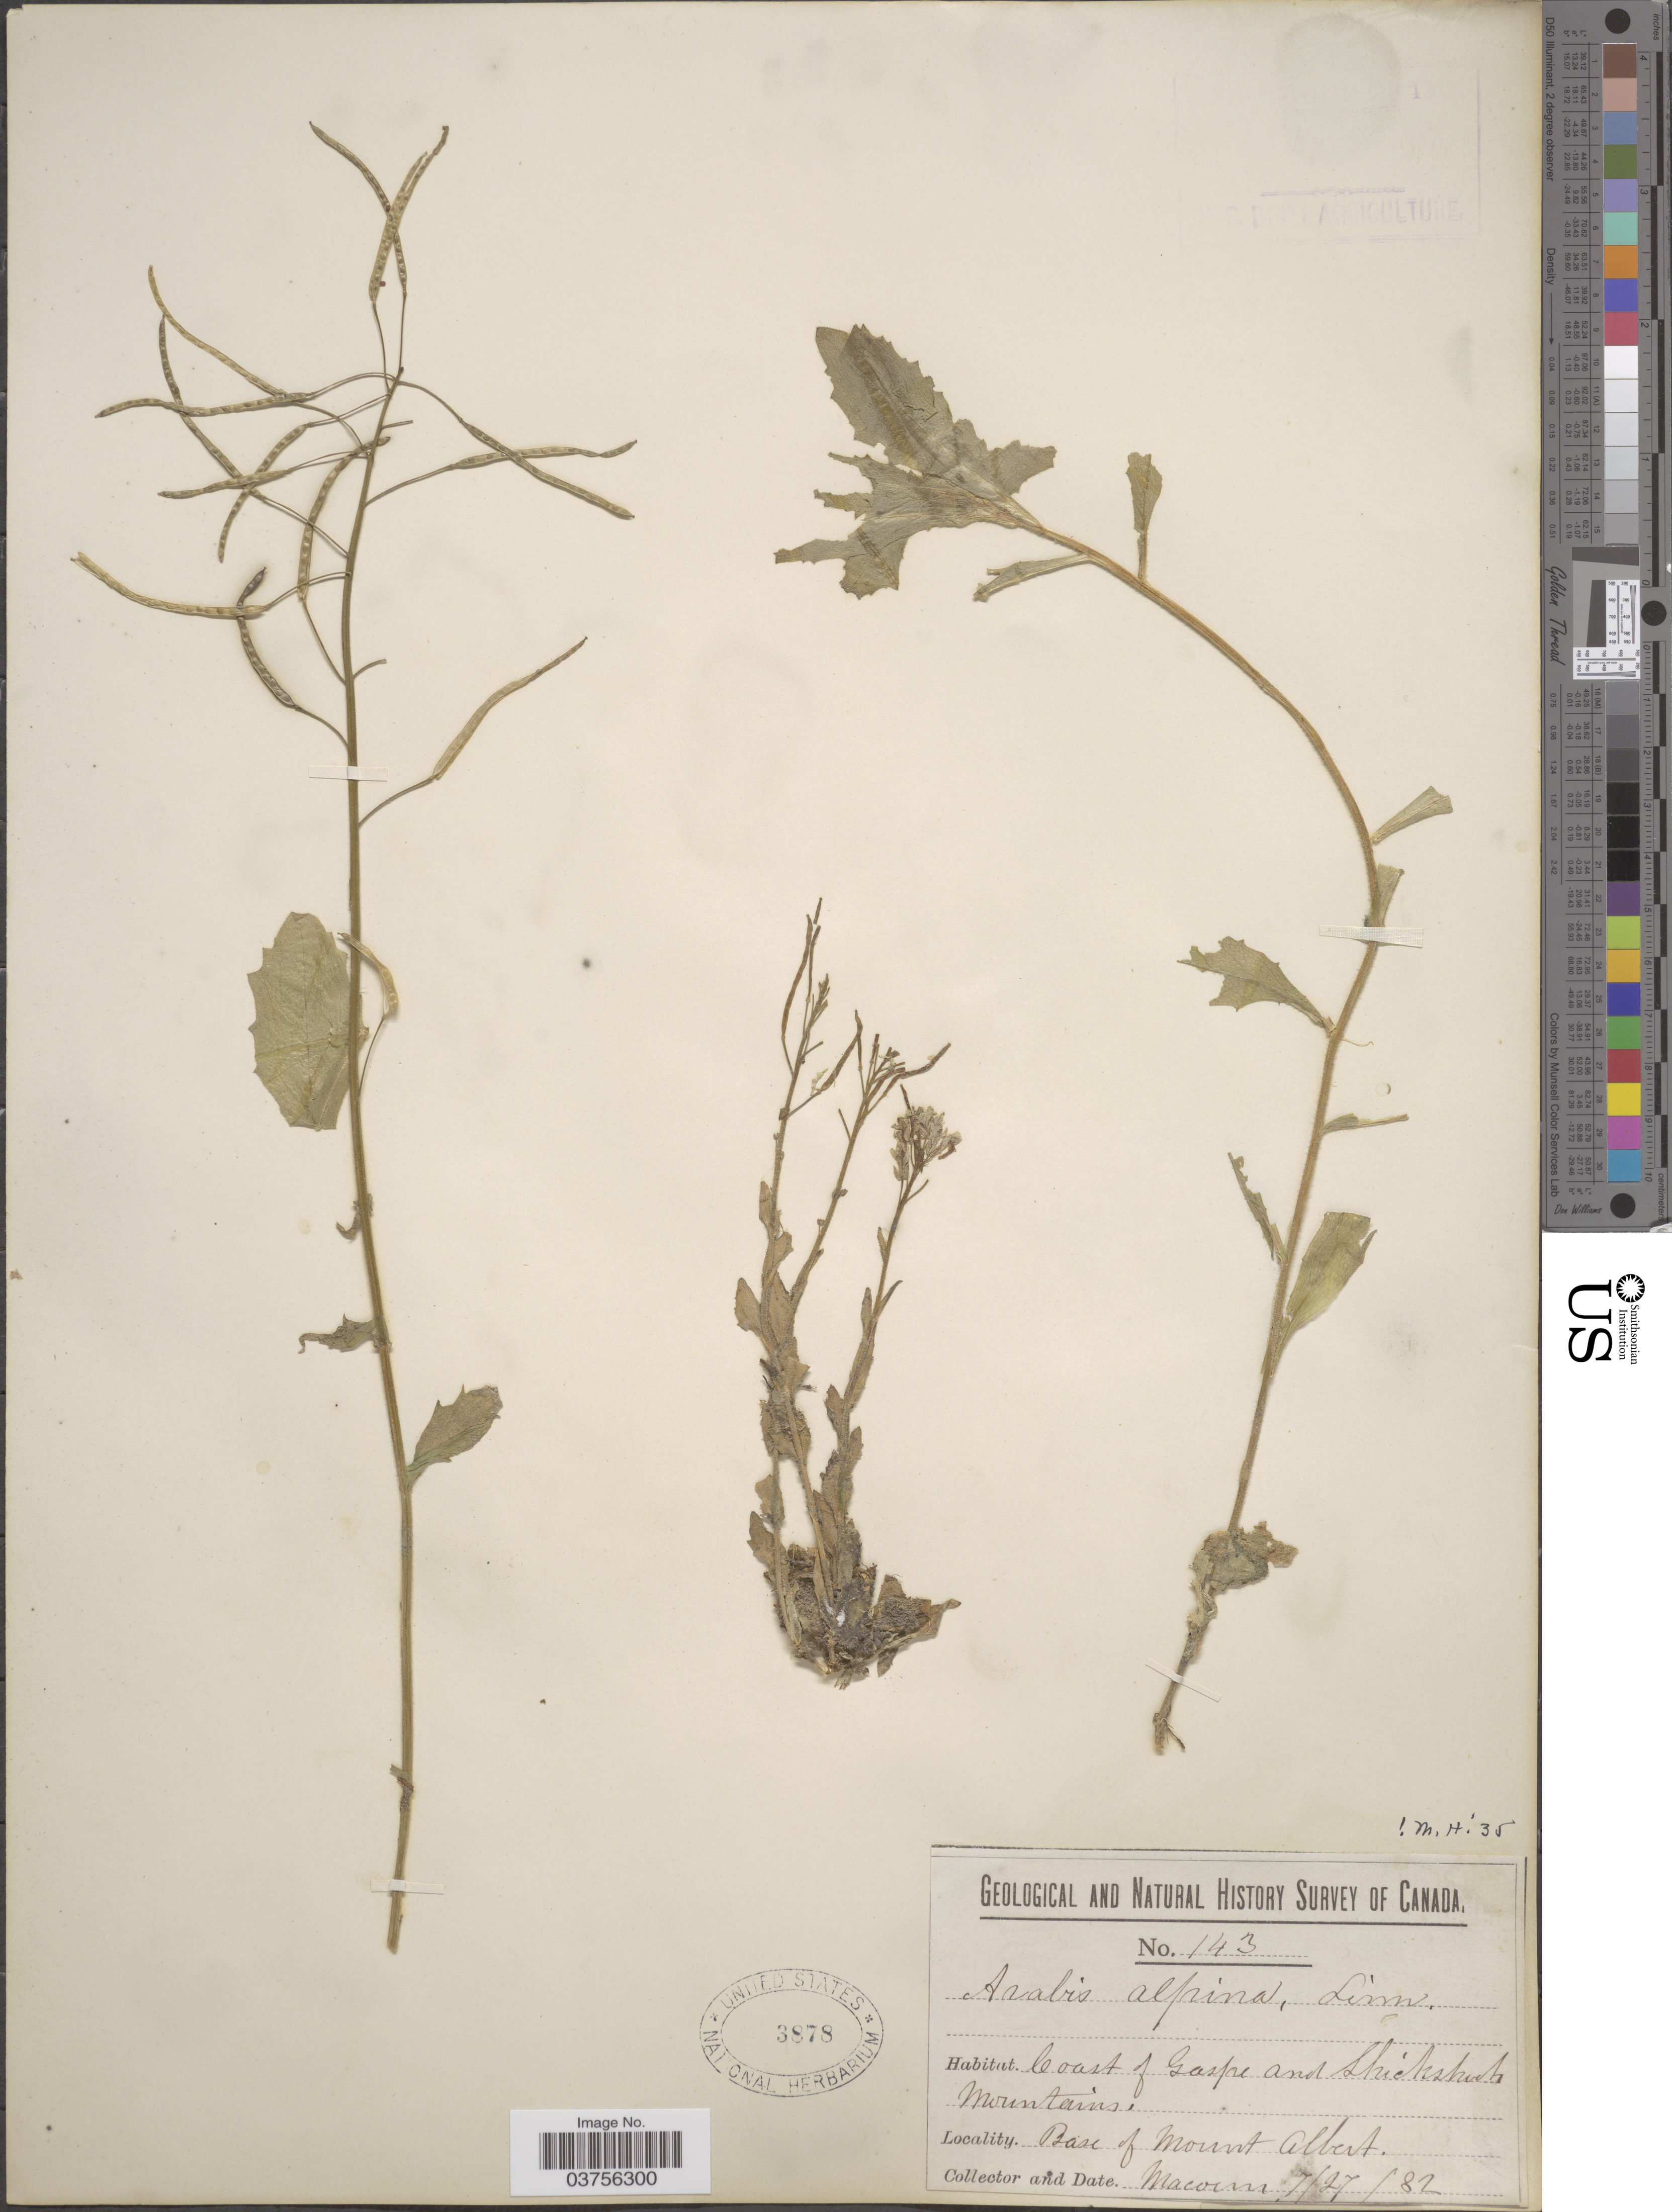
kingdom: Plantae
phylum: Tracheophyta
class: Magnoliopsida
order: Brassicales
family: Brassicaceae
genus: Arabis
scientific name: Arabis alpina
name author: L.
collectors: -- Macoun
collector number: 143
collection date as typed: Transcribed d/m/y: 27/7/82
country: Canada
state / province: Quebec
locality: Coast of Gaspe and Shickshock Mountains. Base of Mount Albert.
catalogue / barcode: US 3878